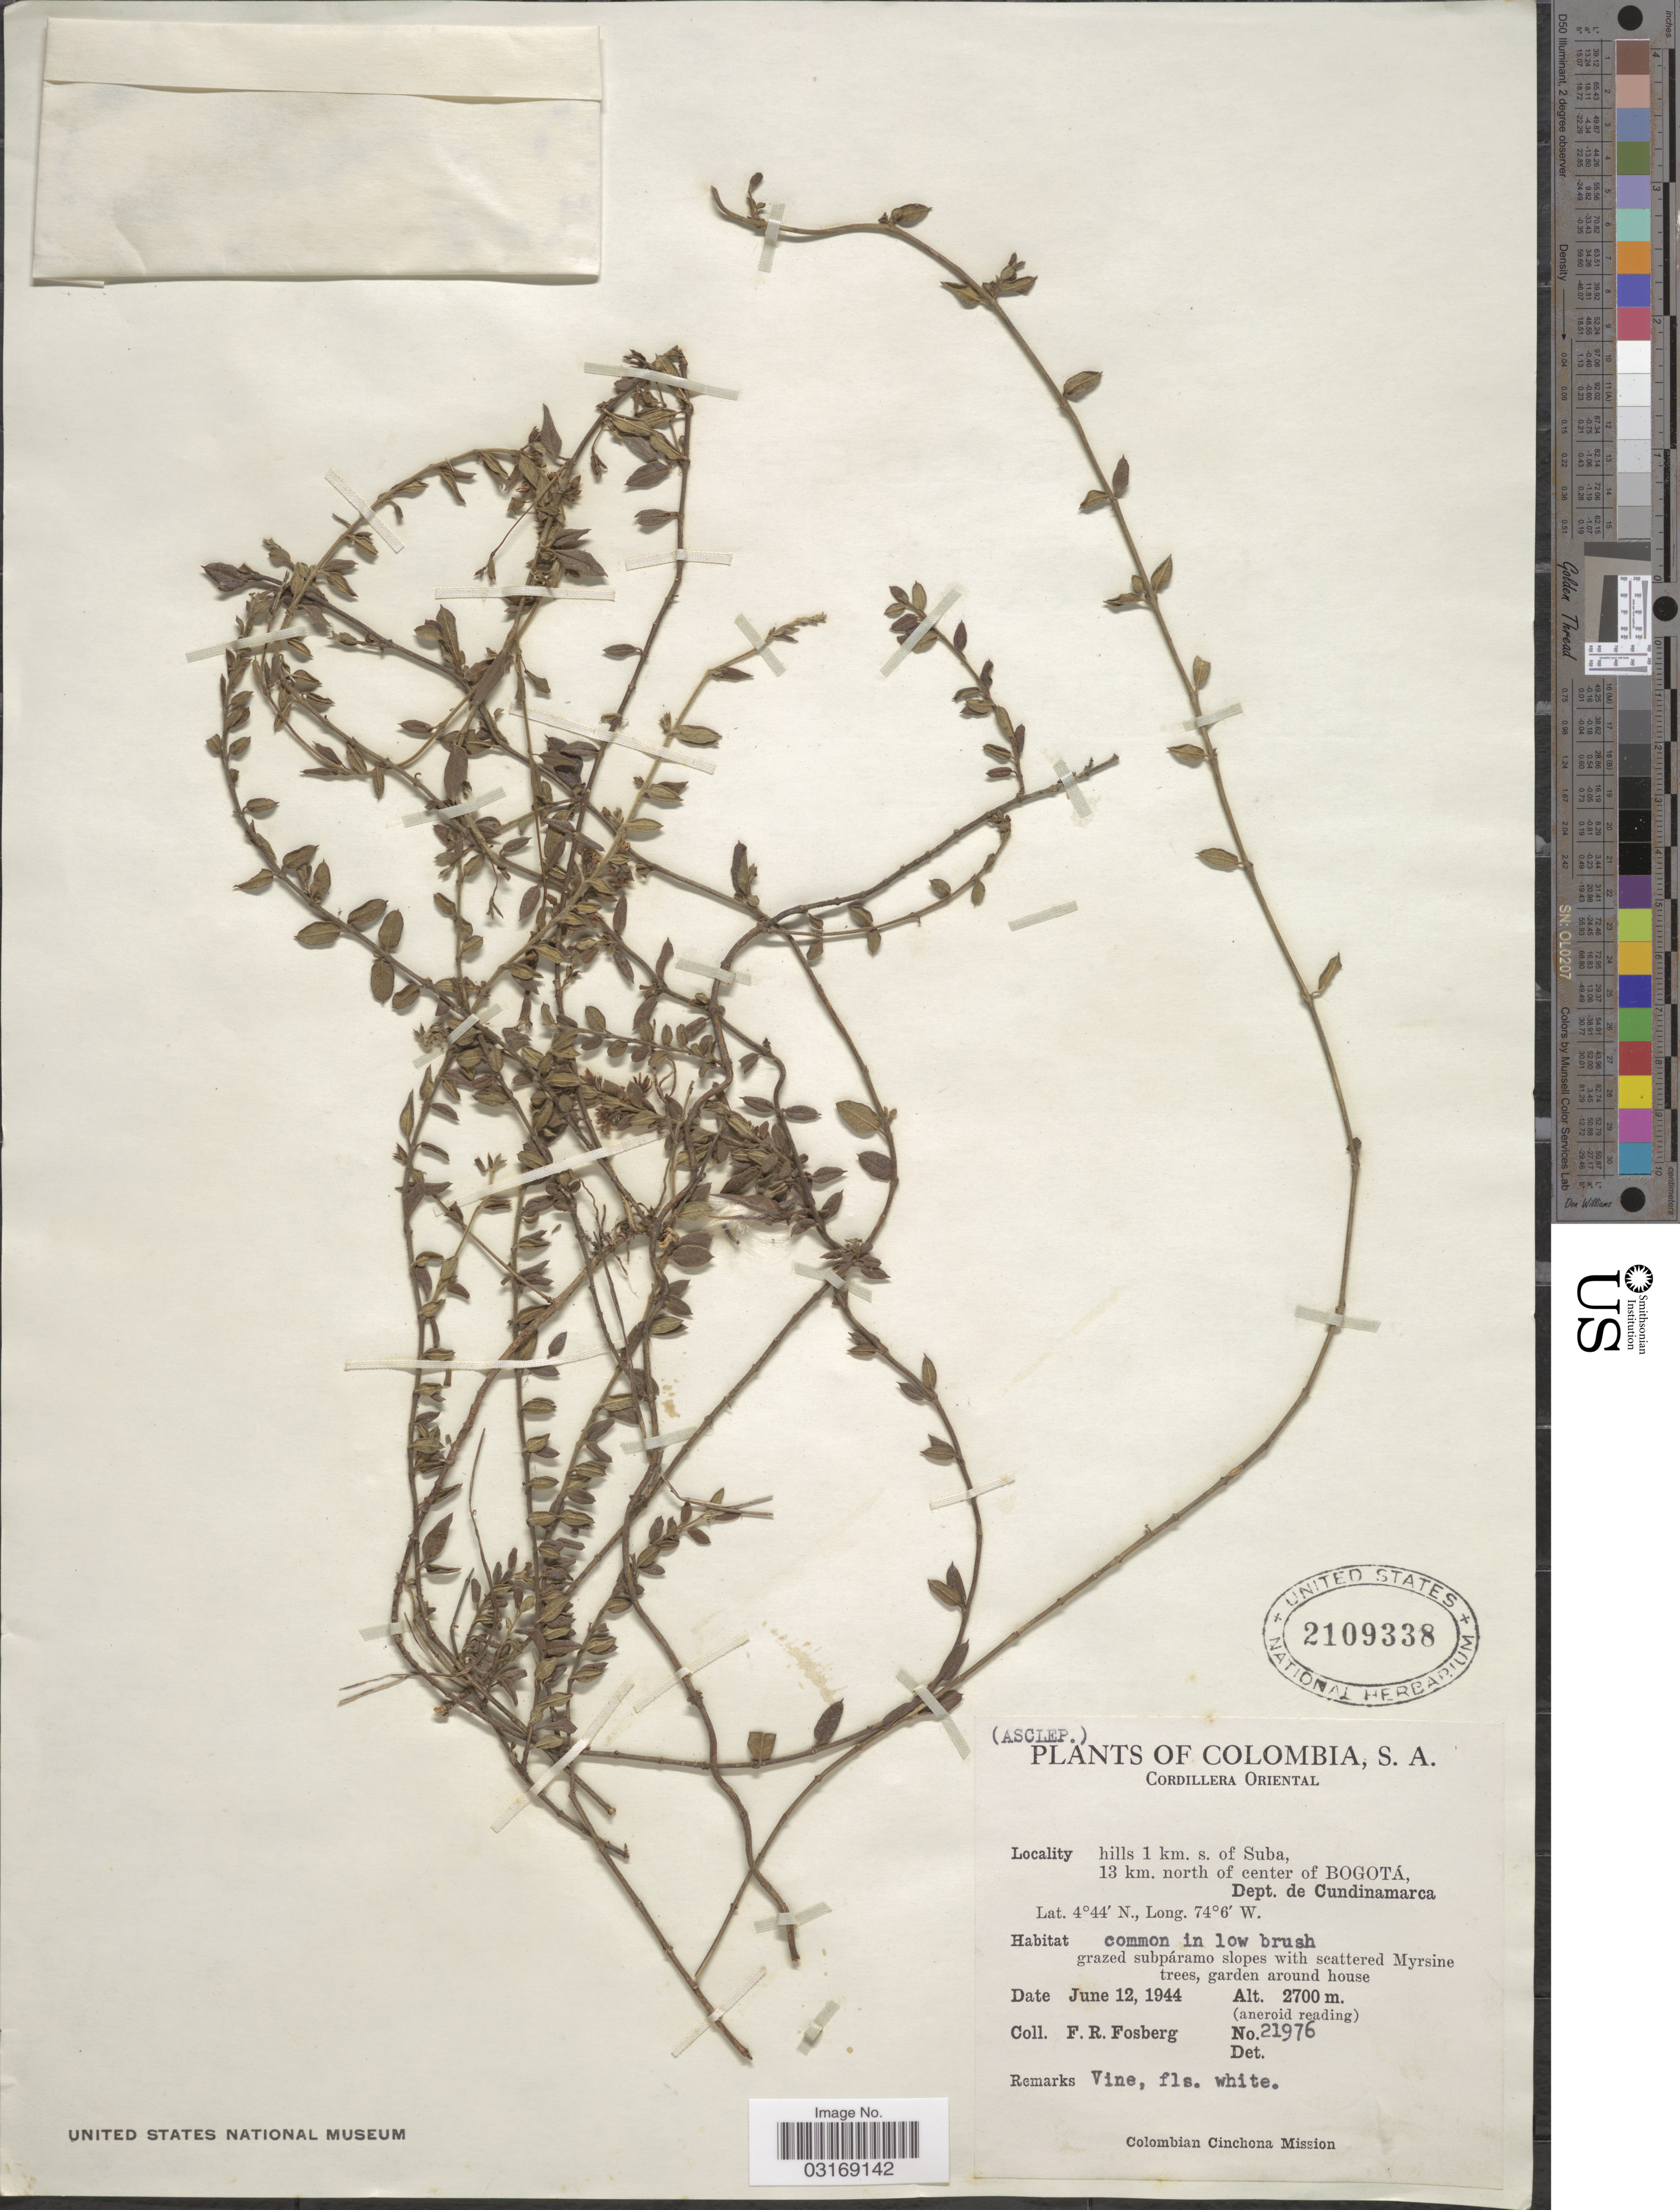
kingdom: Plantae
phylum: Tracheophyta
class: Magnoliopsida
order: Gentianales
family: Apocynaceae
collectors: F. R. Fosberg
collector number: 21976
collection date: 1944-06-12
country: Colombia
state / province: Cundinamarca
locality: Cordillera Oriental, hills 1 km. s. of Suba, 13 km. north of center of Bogotá, Dept. de Cundinamarca.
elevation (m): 2700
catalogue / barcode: US 2109338